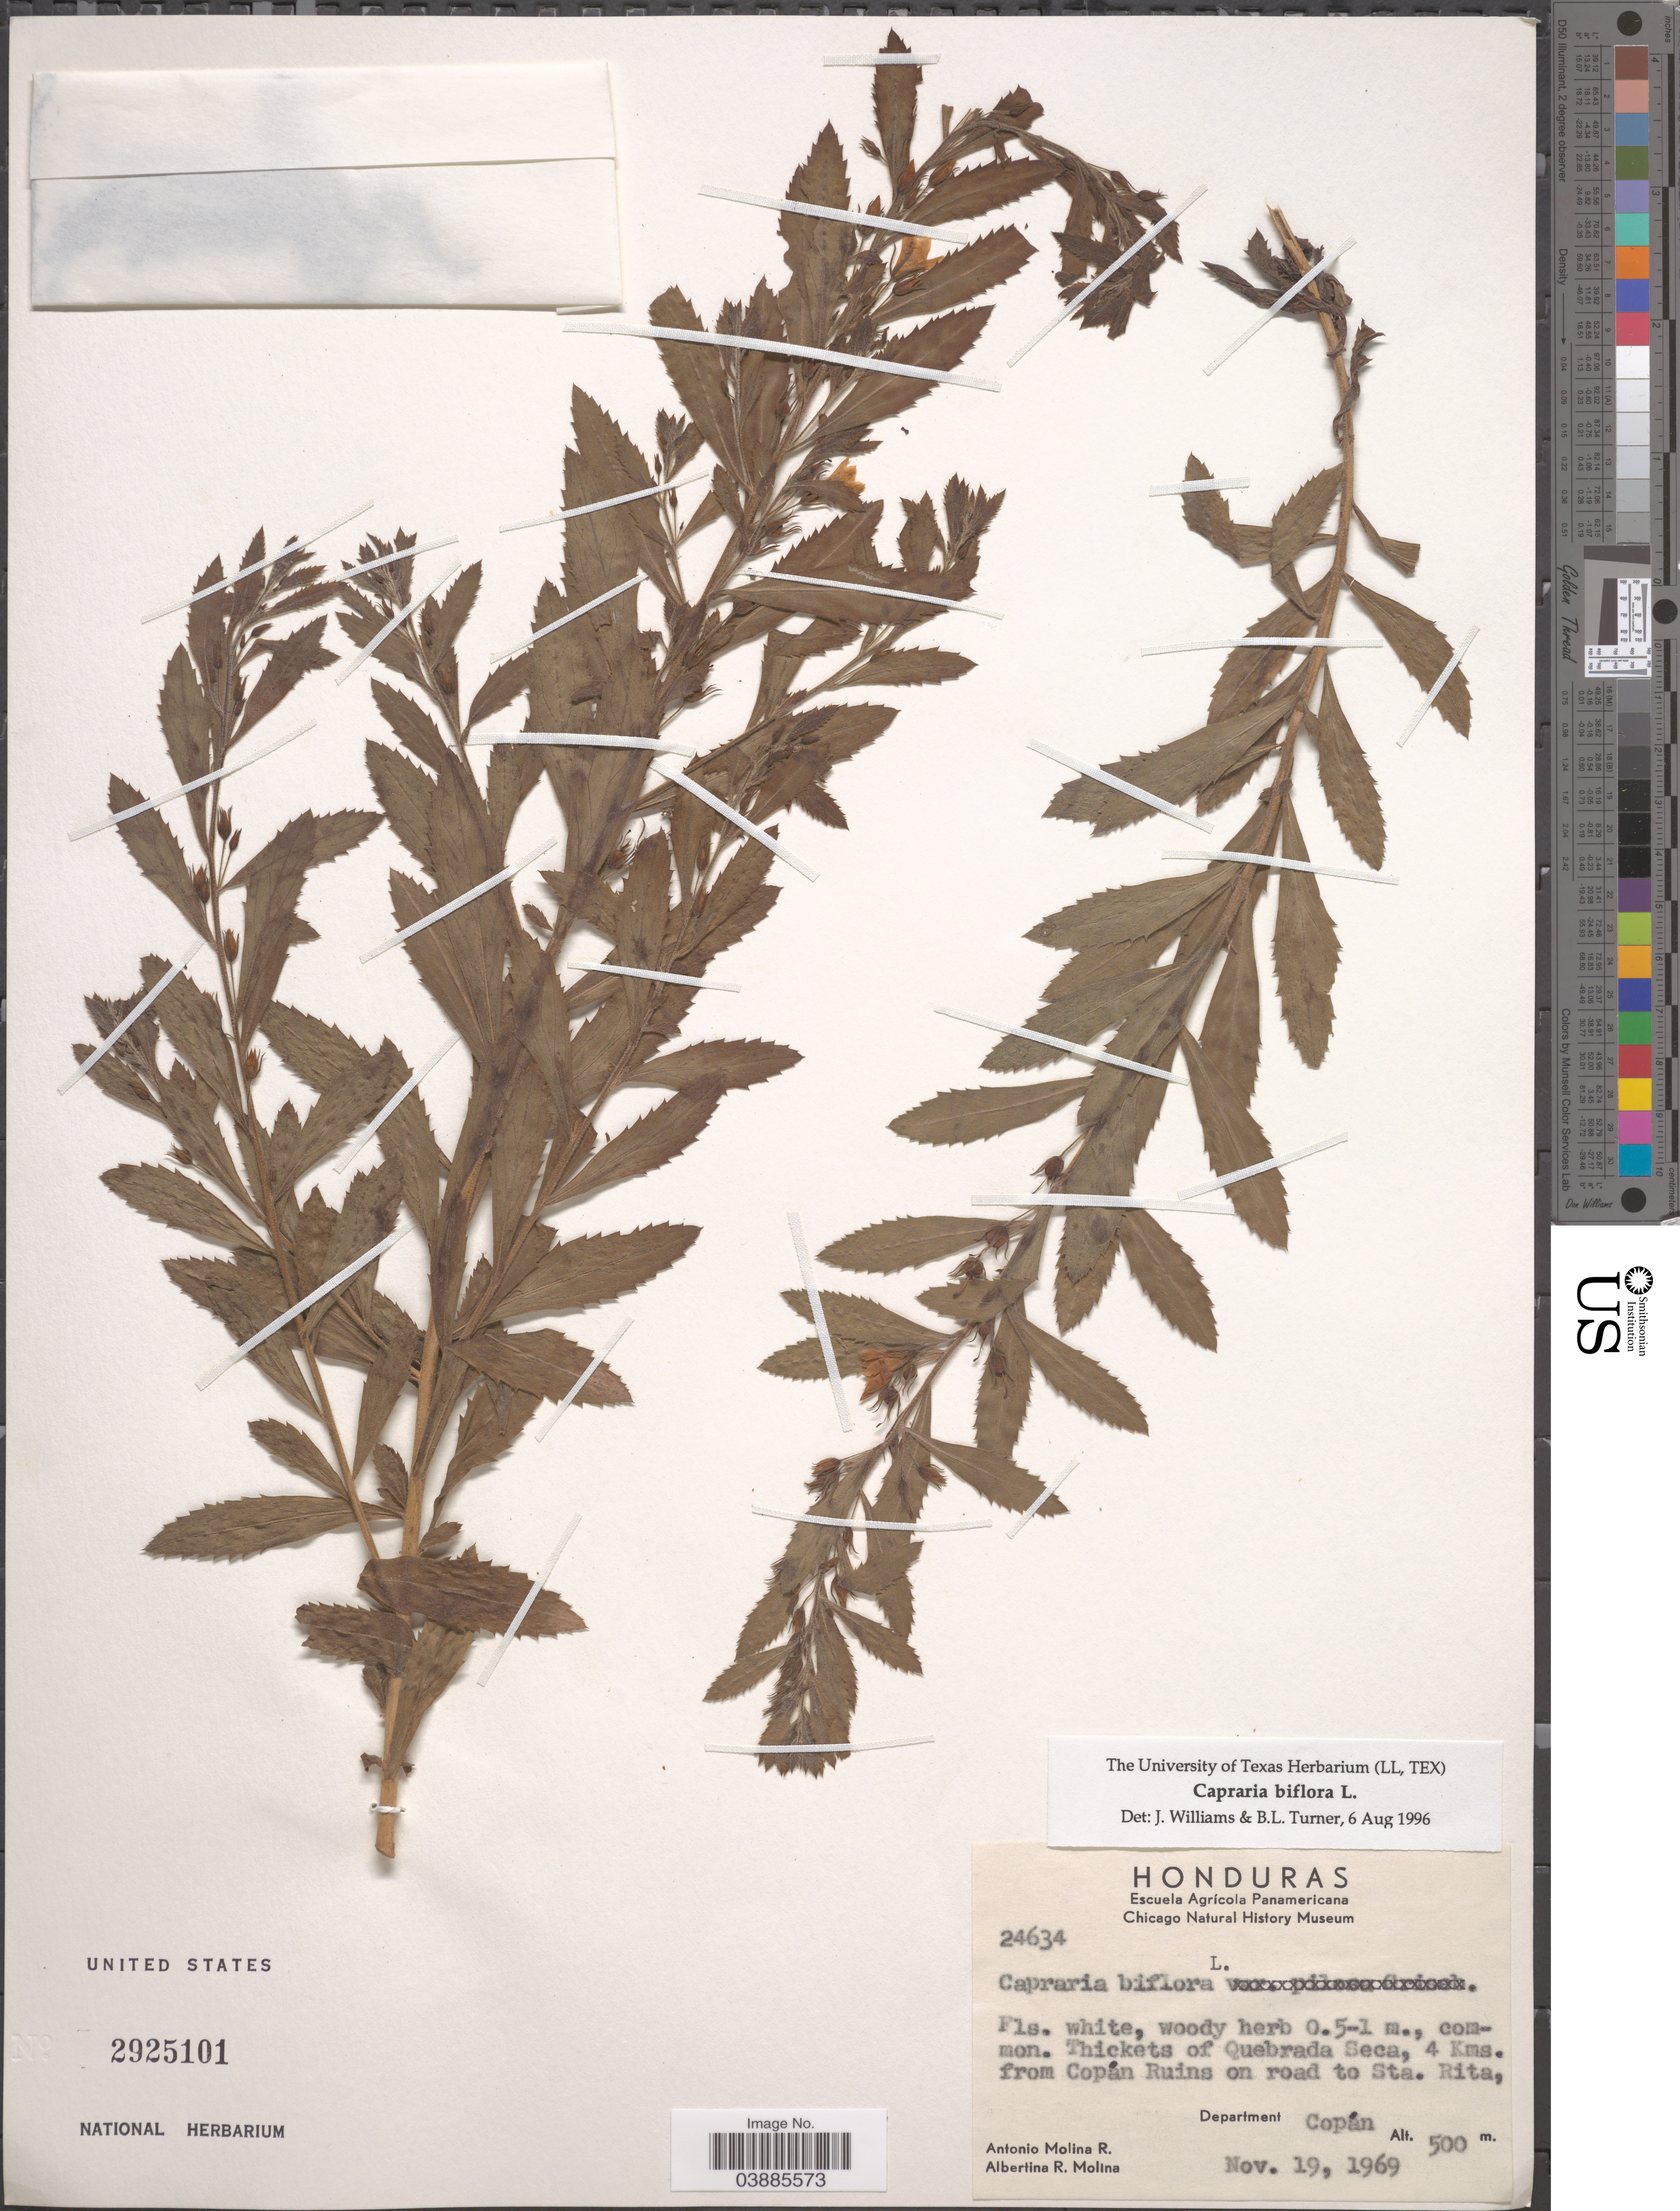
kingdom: Plantae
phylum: Tracheophyta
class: Magnoliopsida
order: Lamiales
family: Scrophulariaceae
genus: Capraria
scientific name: Capraria biflora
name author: L.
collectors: A. Molina R. & A. R. Molina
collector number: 24634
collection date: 1969-11-19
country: Honduras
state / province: Copan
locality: Thickets of Quebrada Seca, 4 Kms. from Copán Ruins on road to Sta. Rita, Department Copán.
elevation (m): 500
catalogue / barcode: US 2925101